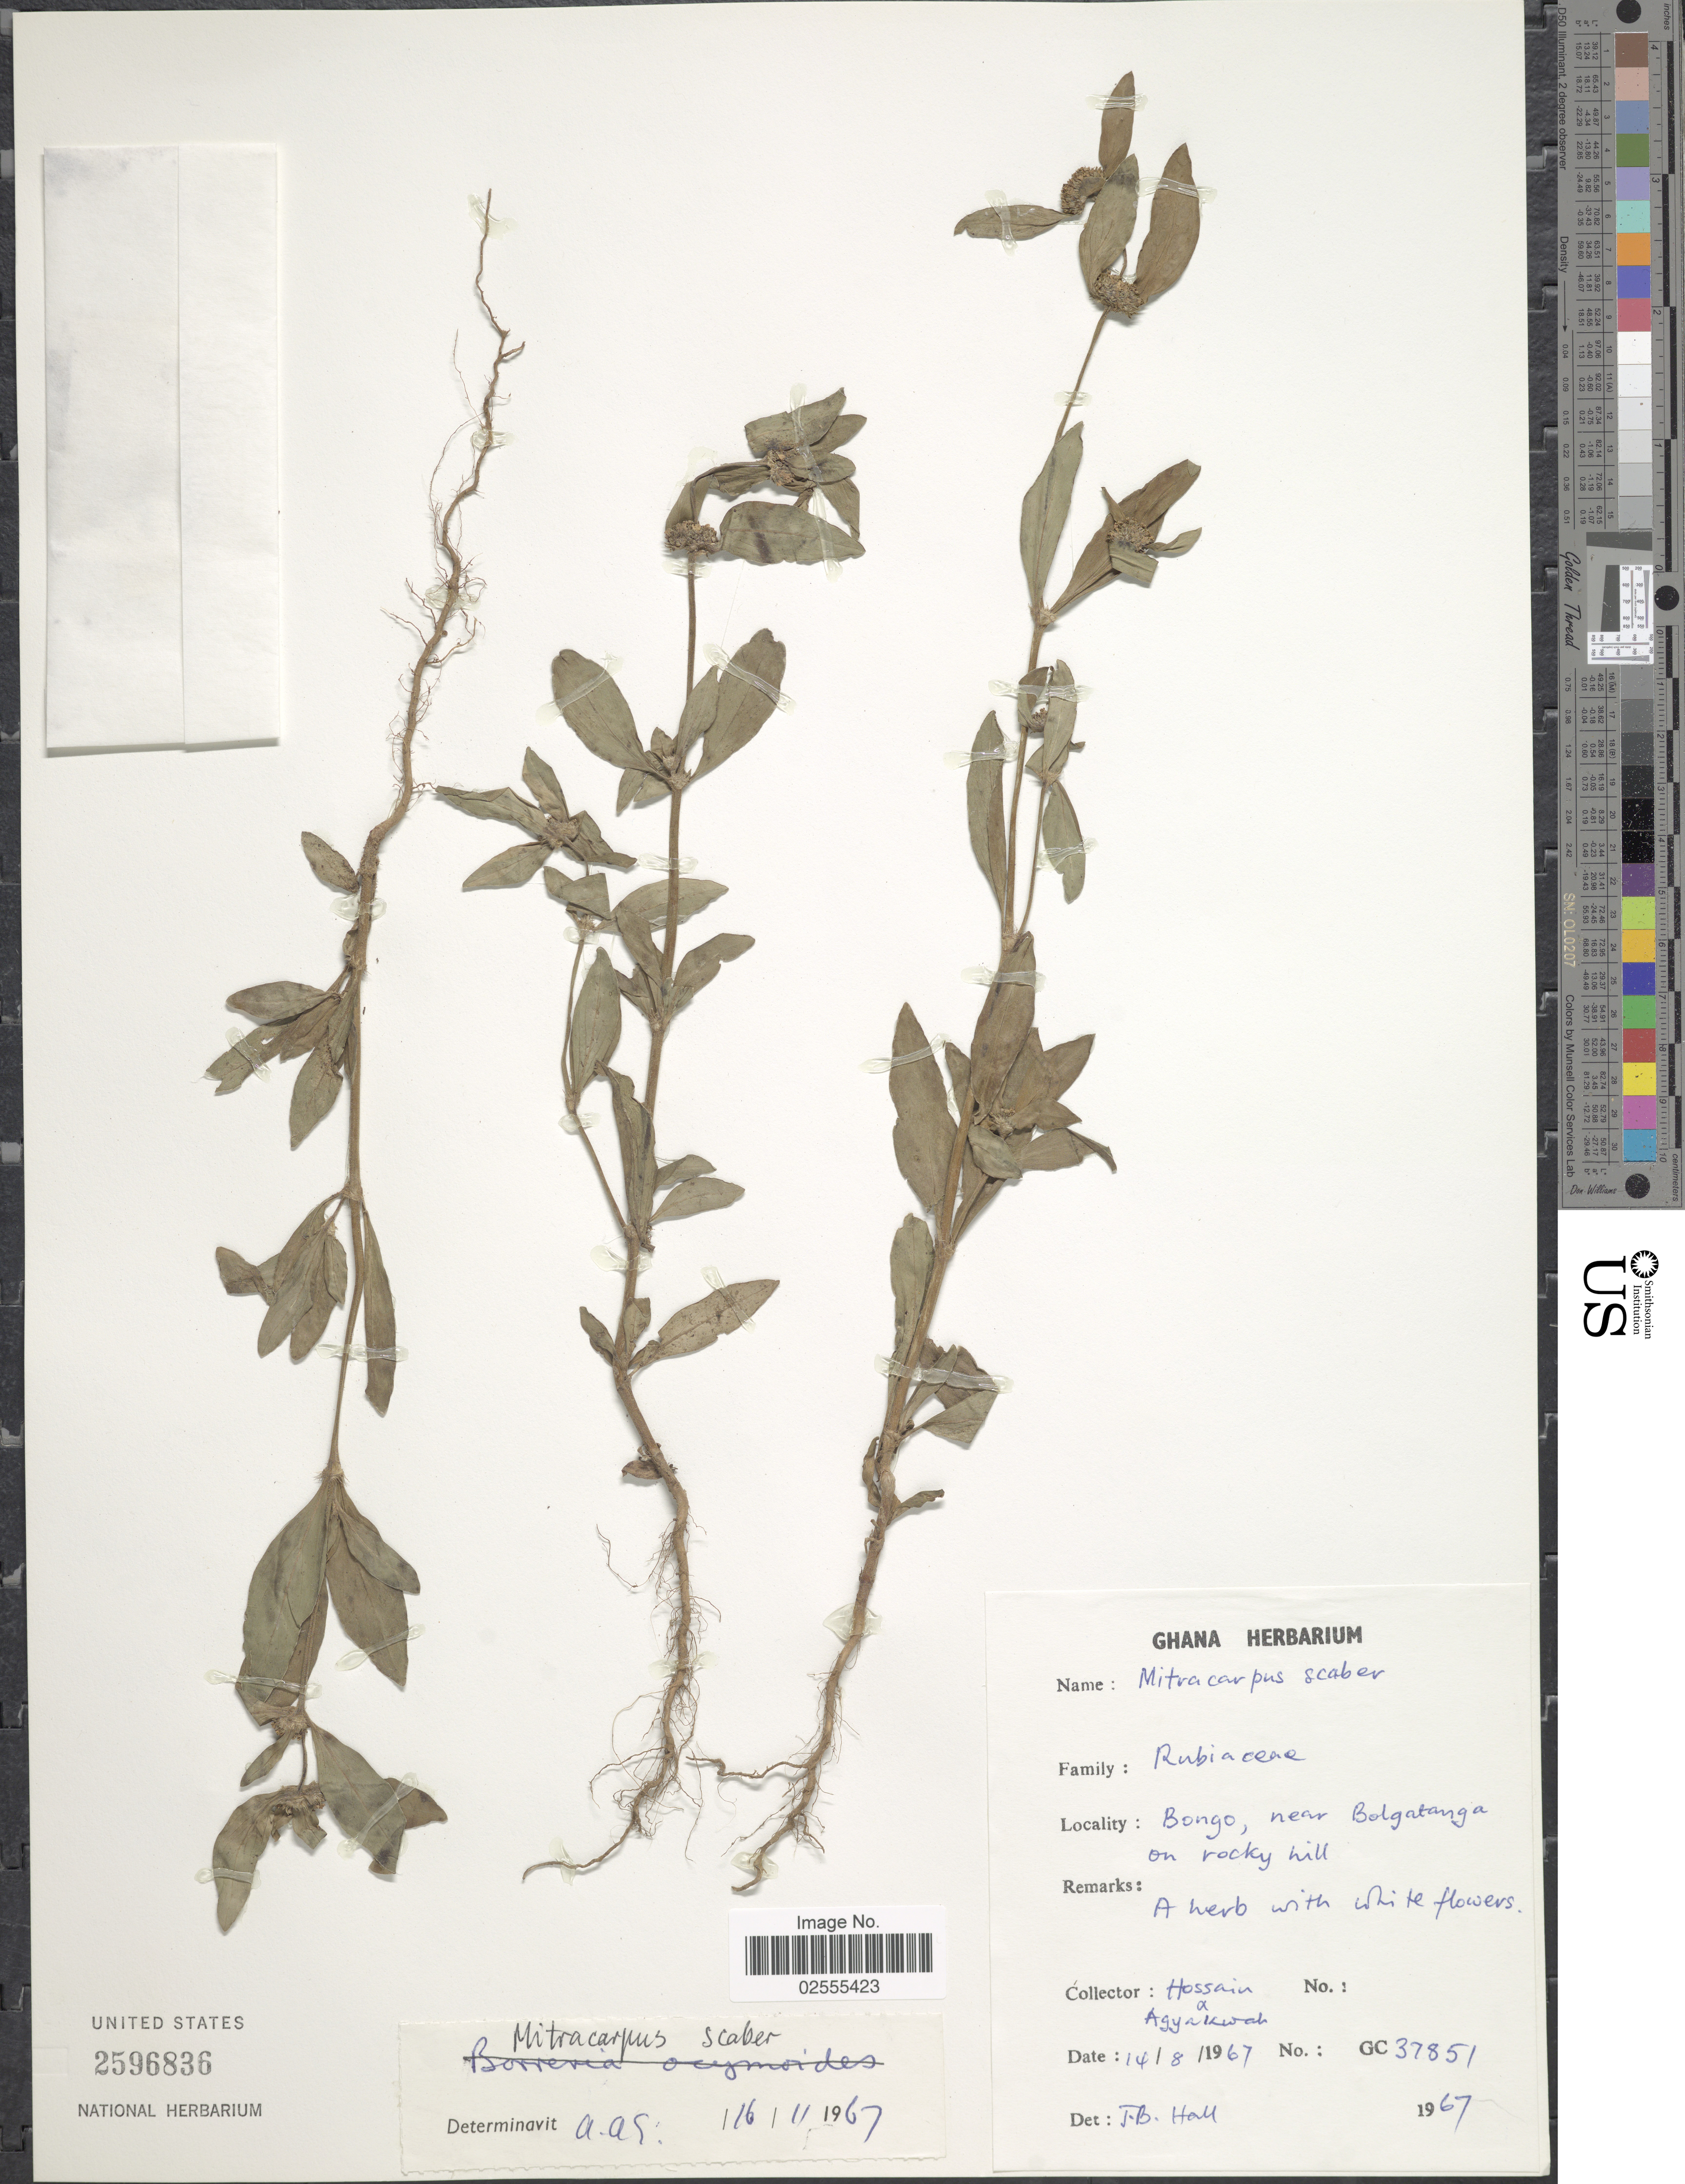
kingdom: Plantae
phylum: Tracheophyta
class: Magnoliopsida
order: Gentianales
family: Rubiaceae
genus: Mitracarpus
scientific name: Mitracarpus villosus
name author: (Sw.) DC.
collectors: Hossain & Agyakwah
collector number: GC 37851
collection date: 1967-08-14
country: Ghana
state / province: Upper East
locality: Bongo, near Bolgatanga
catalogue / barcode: US 2596836